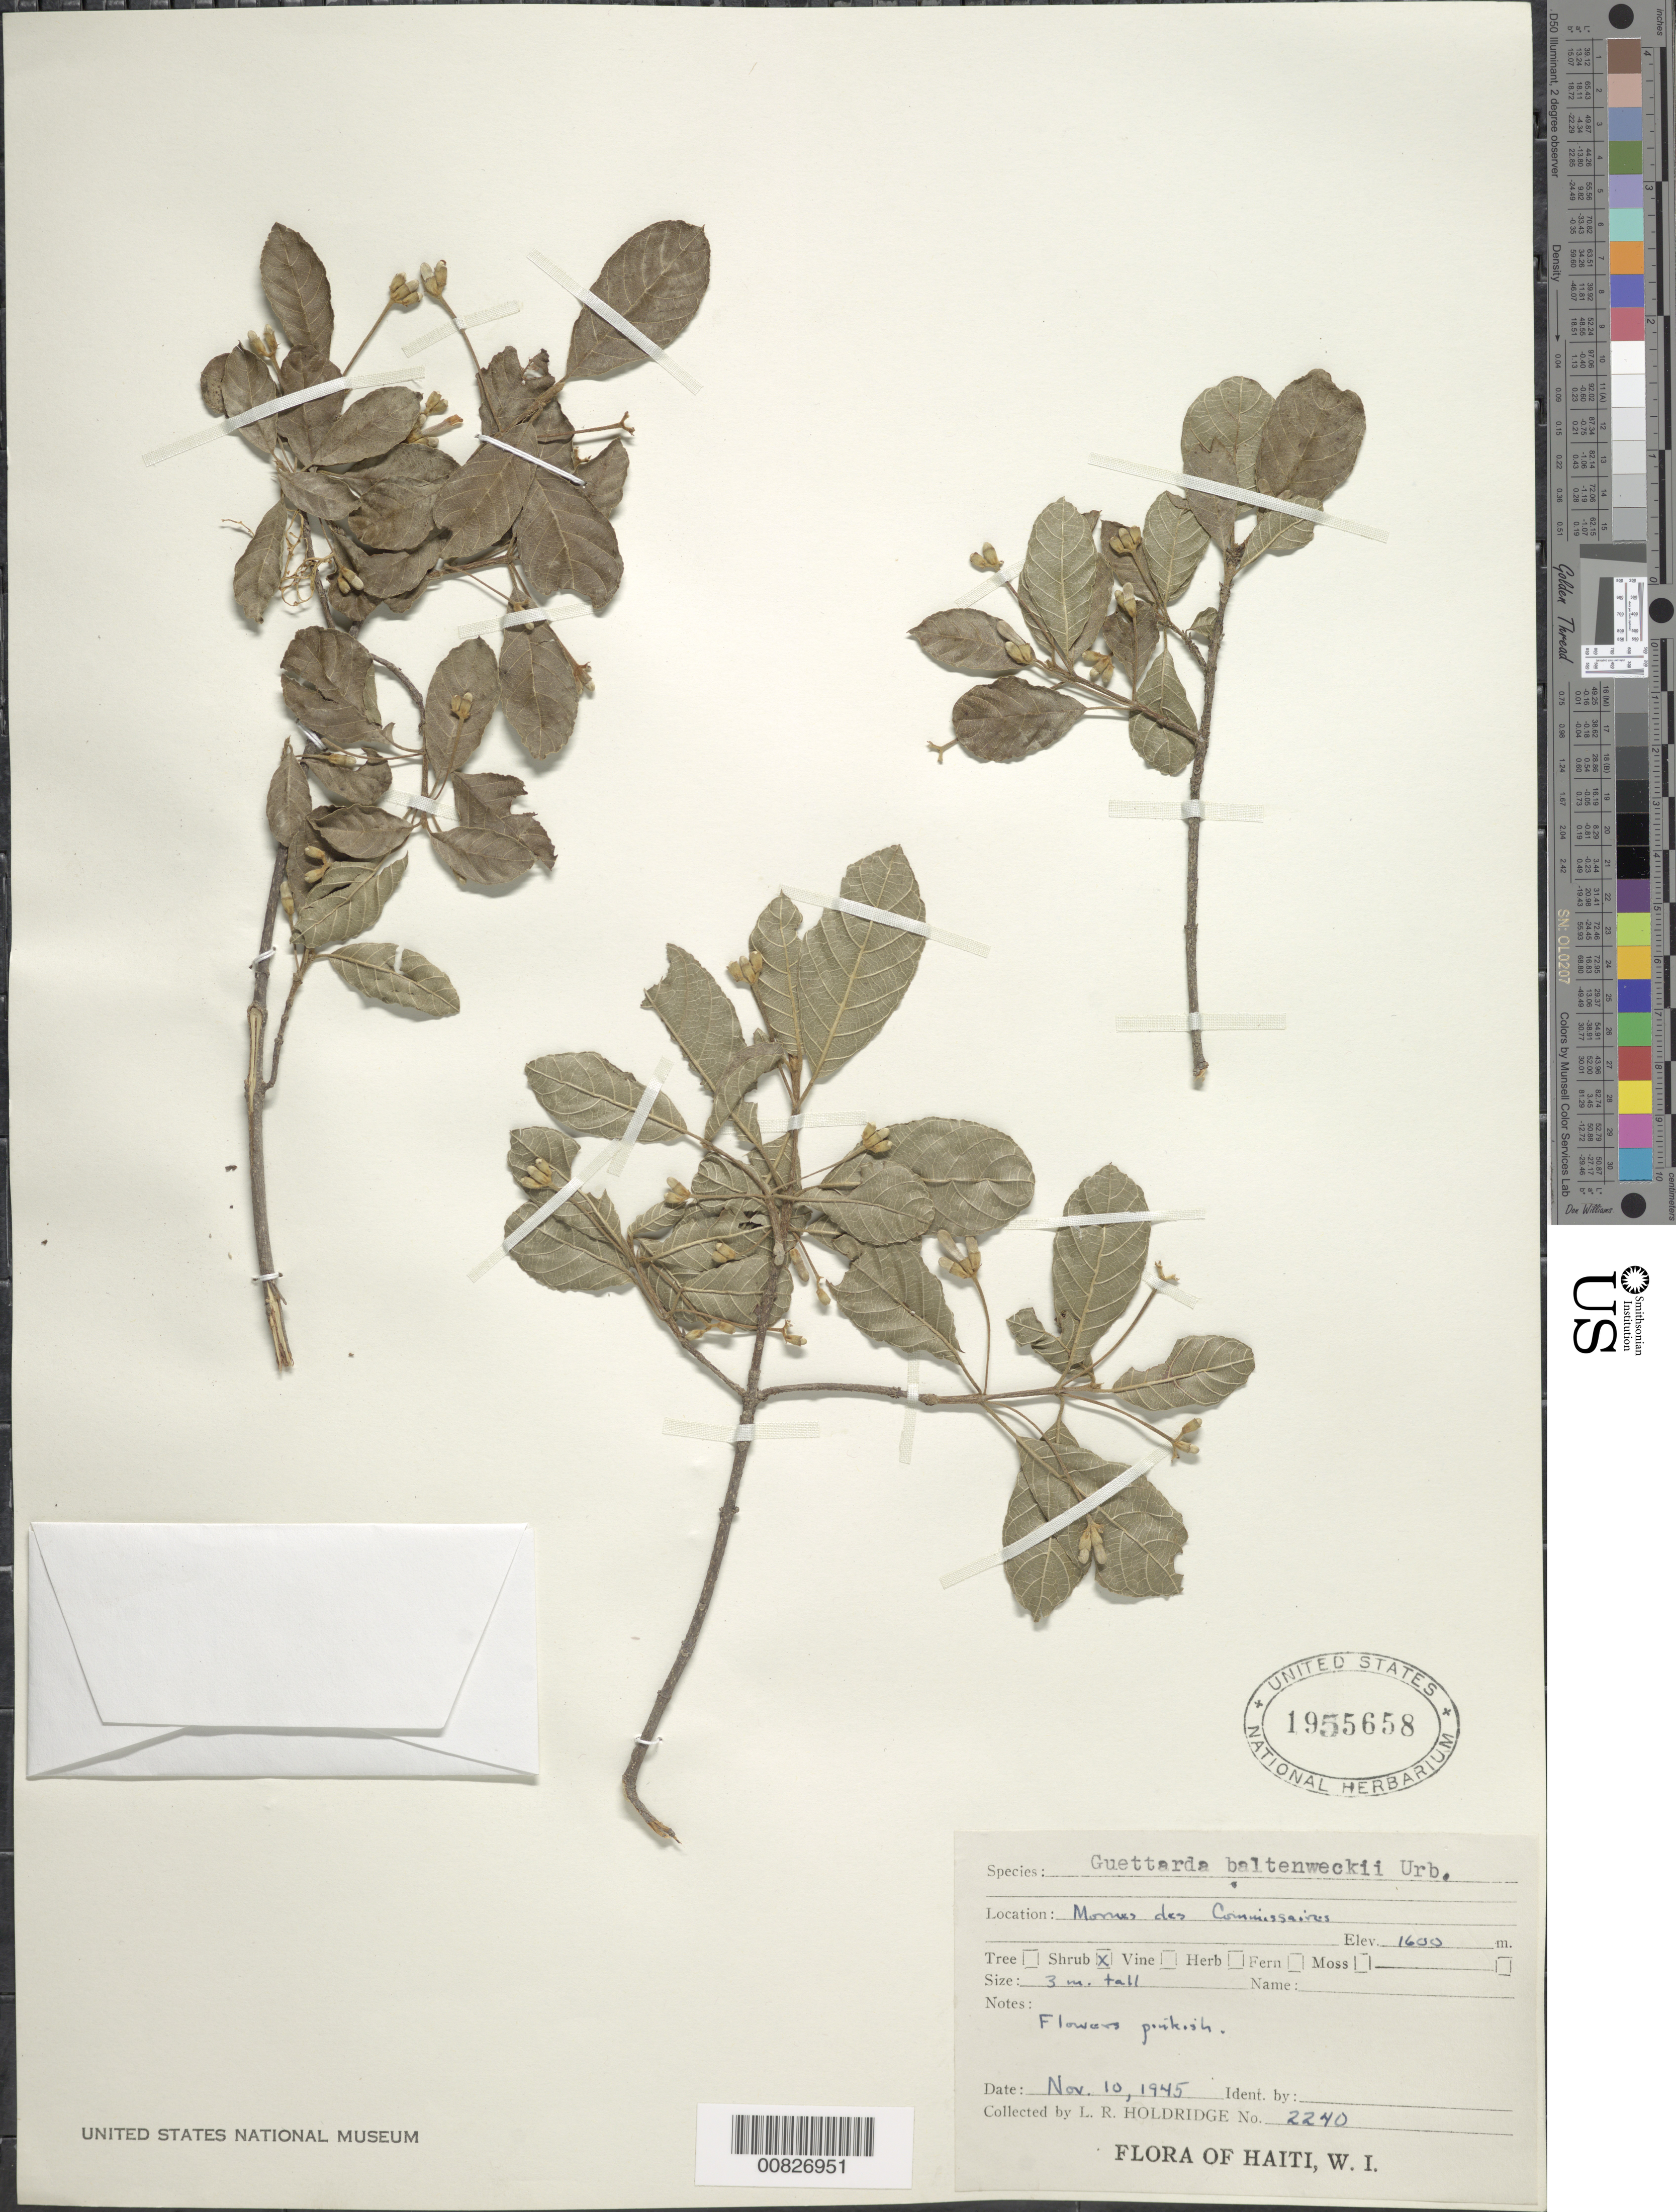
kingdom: Plantae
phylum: Tracheophyta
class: Magnoliopsida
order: Gentianales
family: Rubiaceae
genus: Guettarda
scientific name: Guettarda baltenweckii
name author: Urb.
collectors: L. Holdridge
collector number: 2240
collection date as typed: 10 Nov 1945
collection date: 1945-11-10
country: Haiti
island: Hispaniola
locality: Mornes des Commissaires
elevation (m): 1600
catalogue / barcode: US 1955658